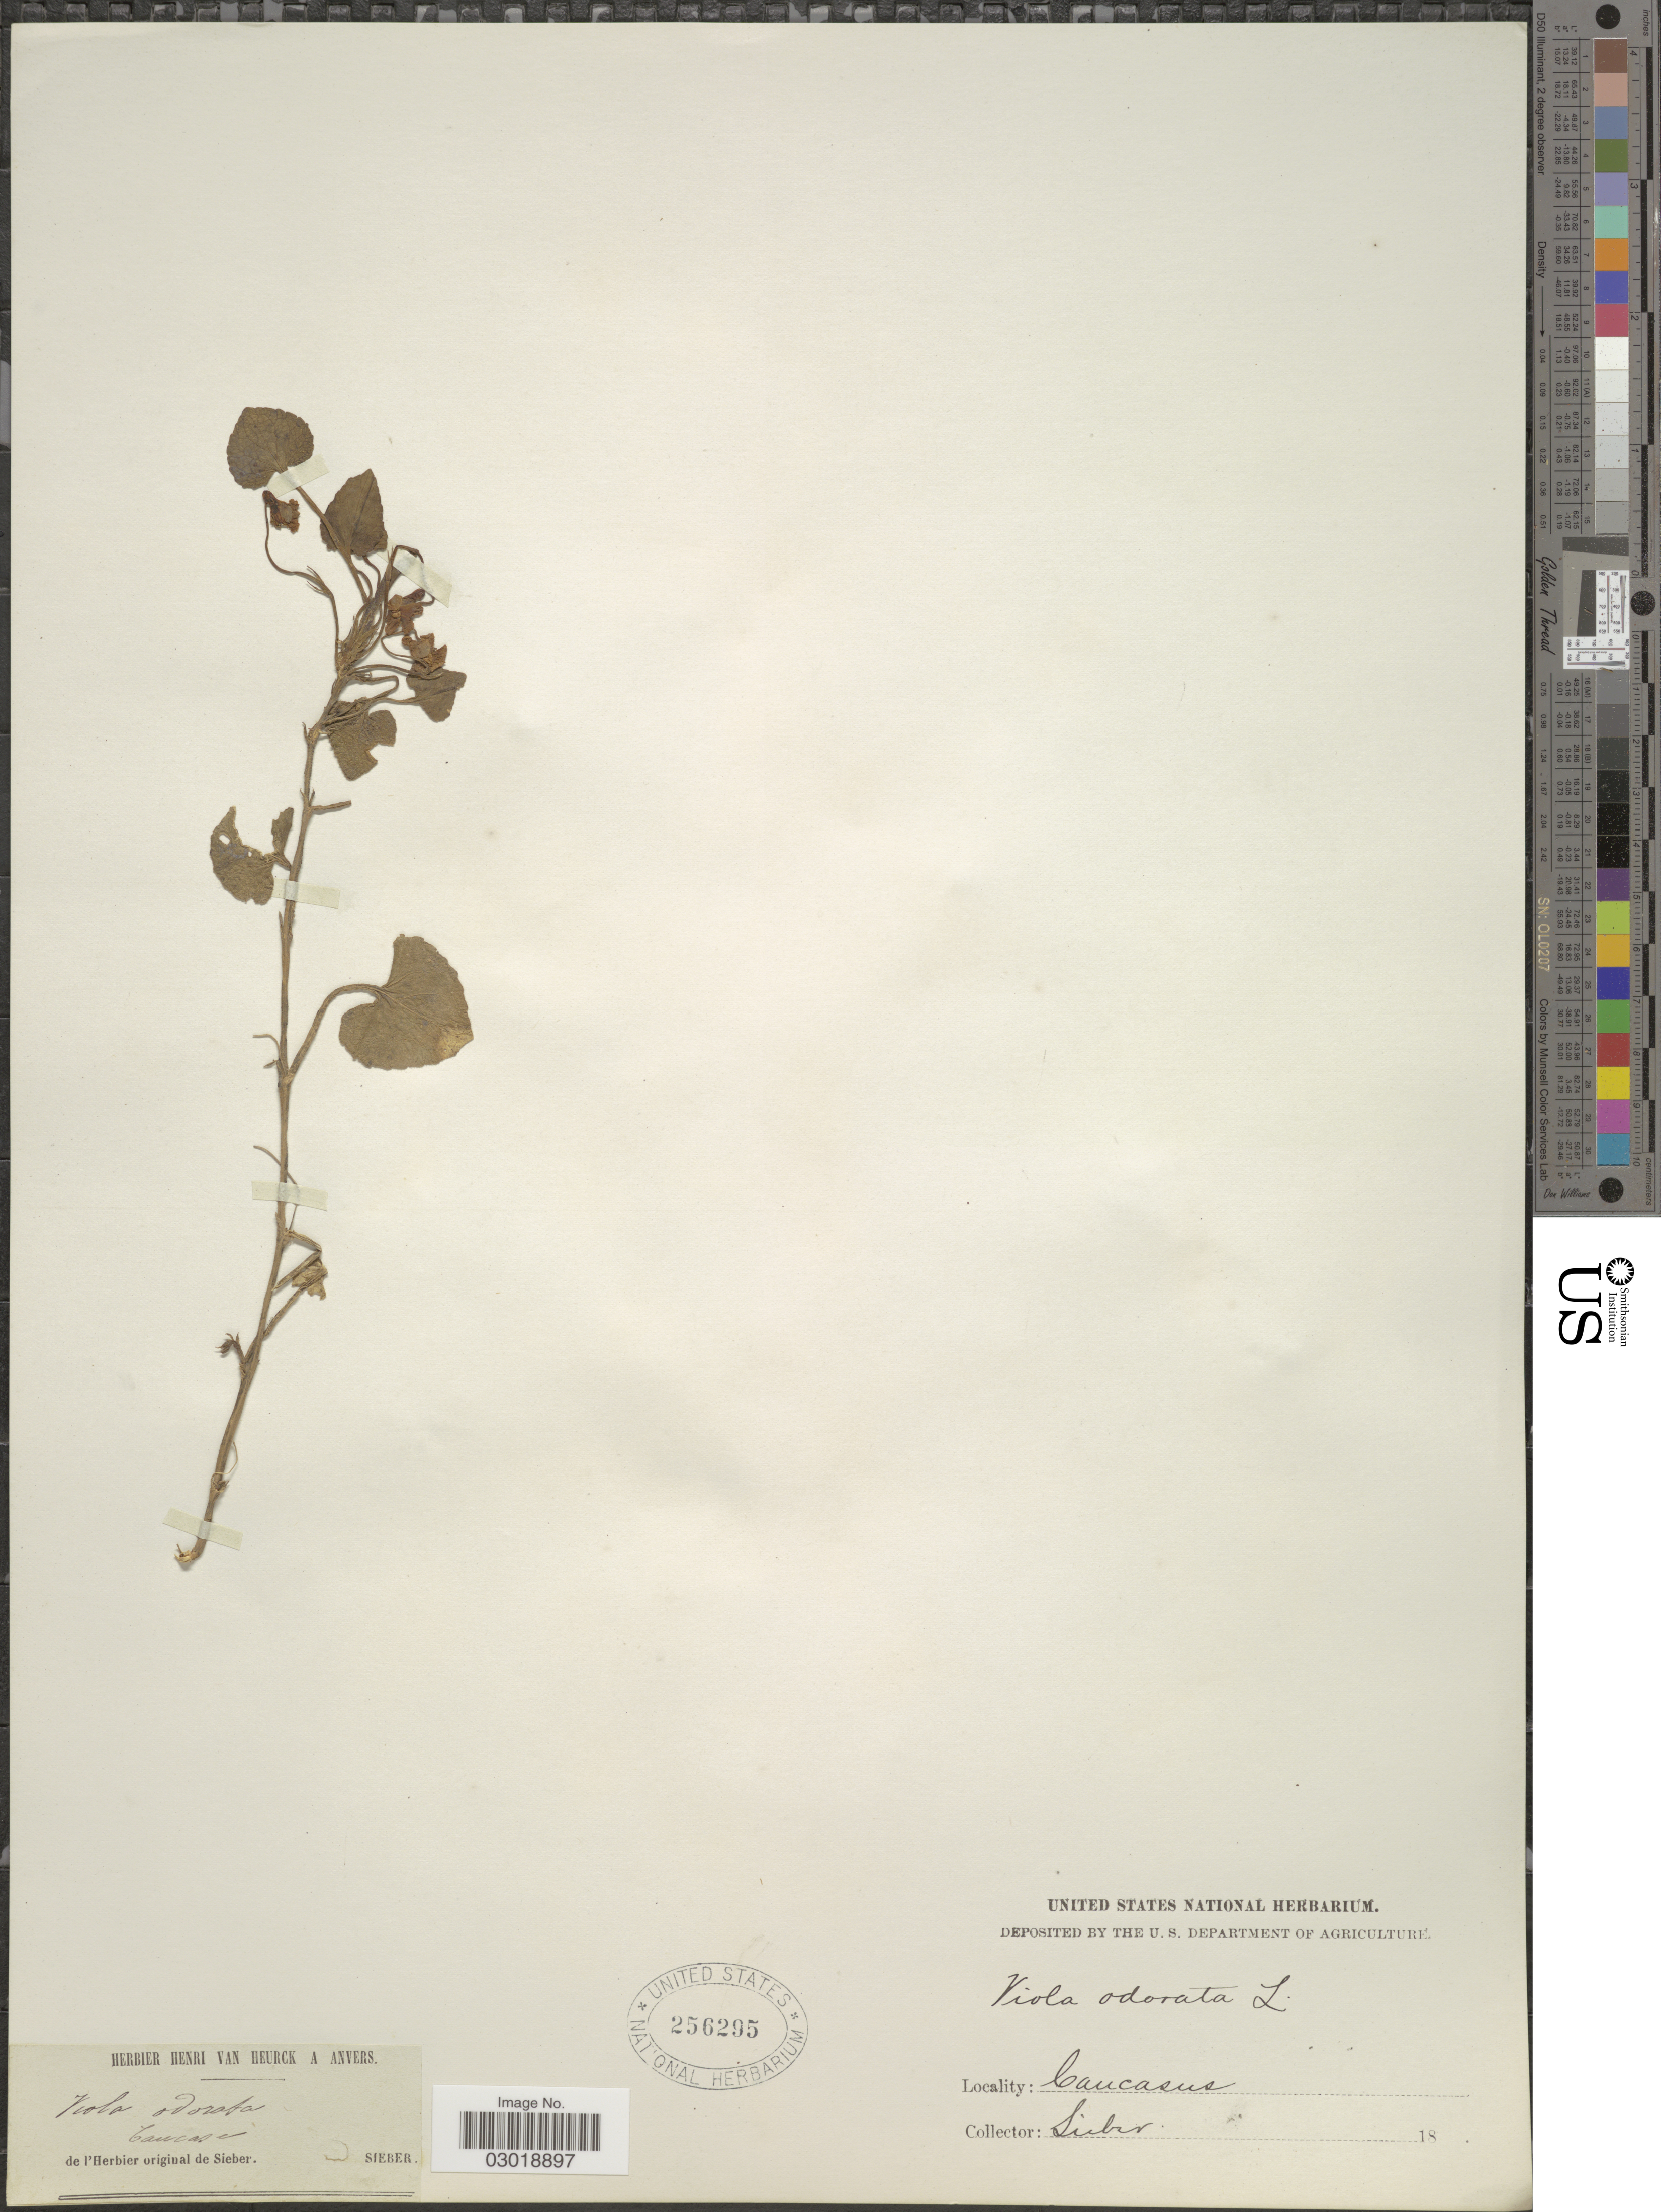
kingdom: Plantae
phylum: Tracheophyta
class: Magnoliopsida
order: Malpighiales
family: Violaceae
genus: Viola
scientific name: Viola odorata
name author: L.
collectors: -- Sieber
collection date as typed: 18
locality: Caucasus.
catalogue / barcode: US 256295